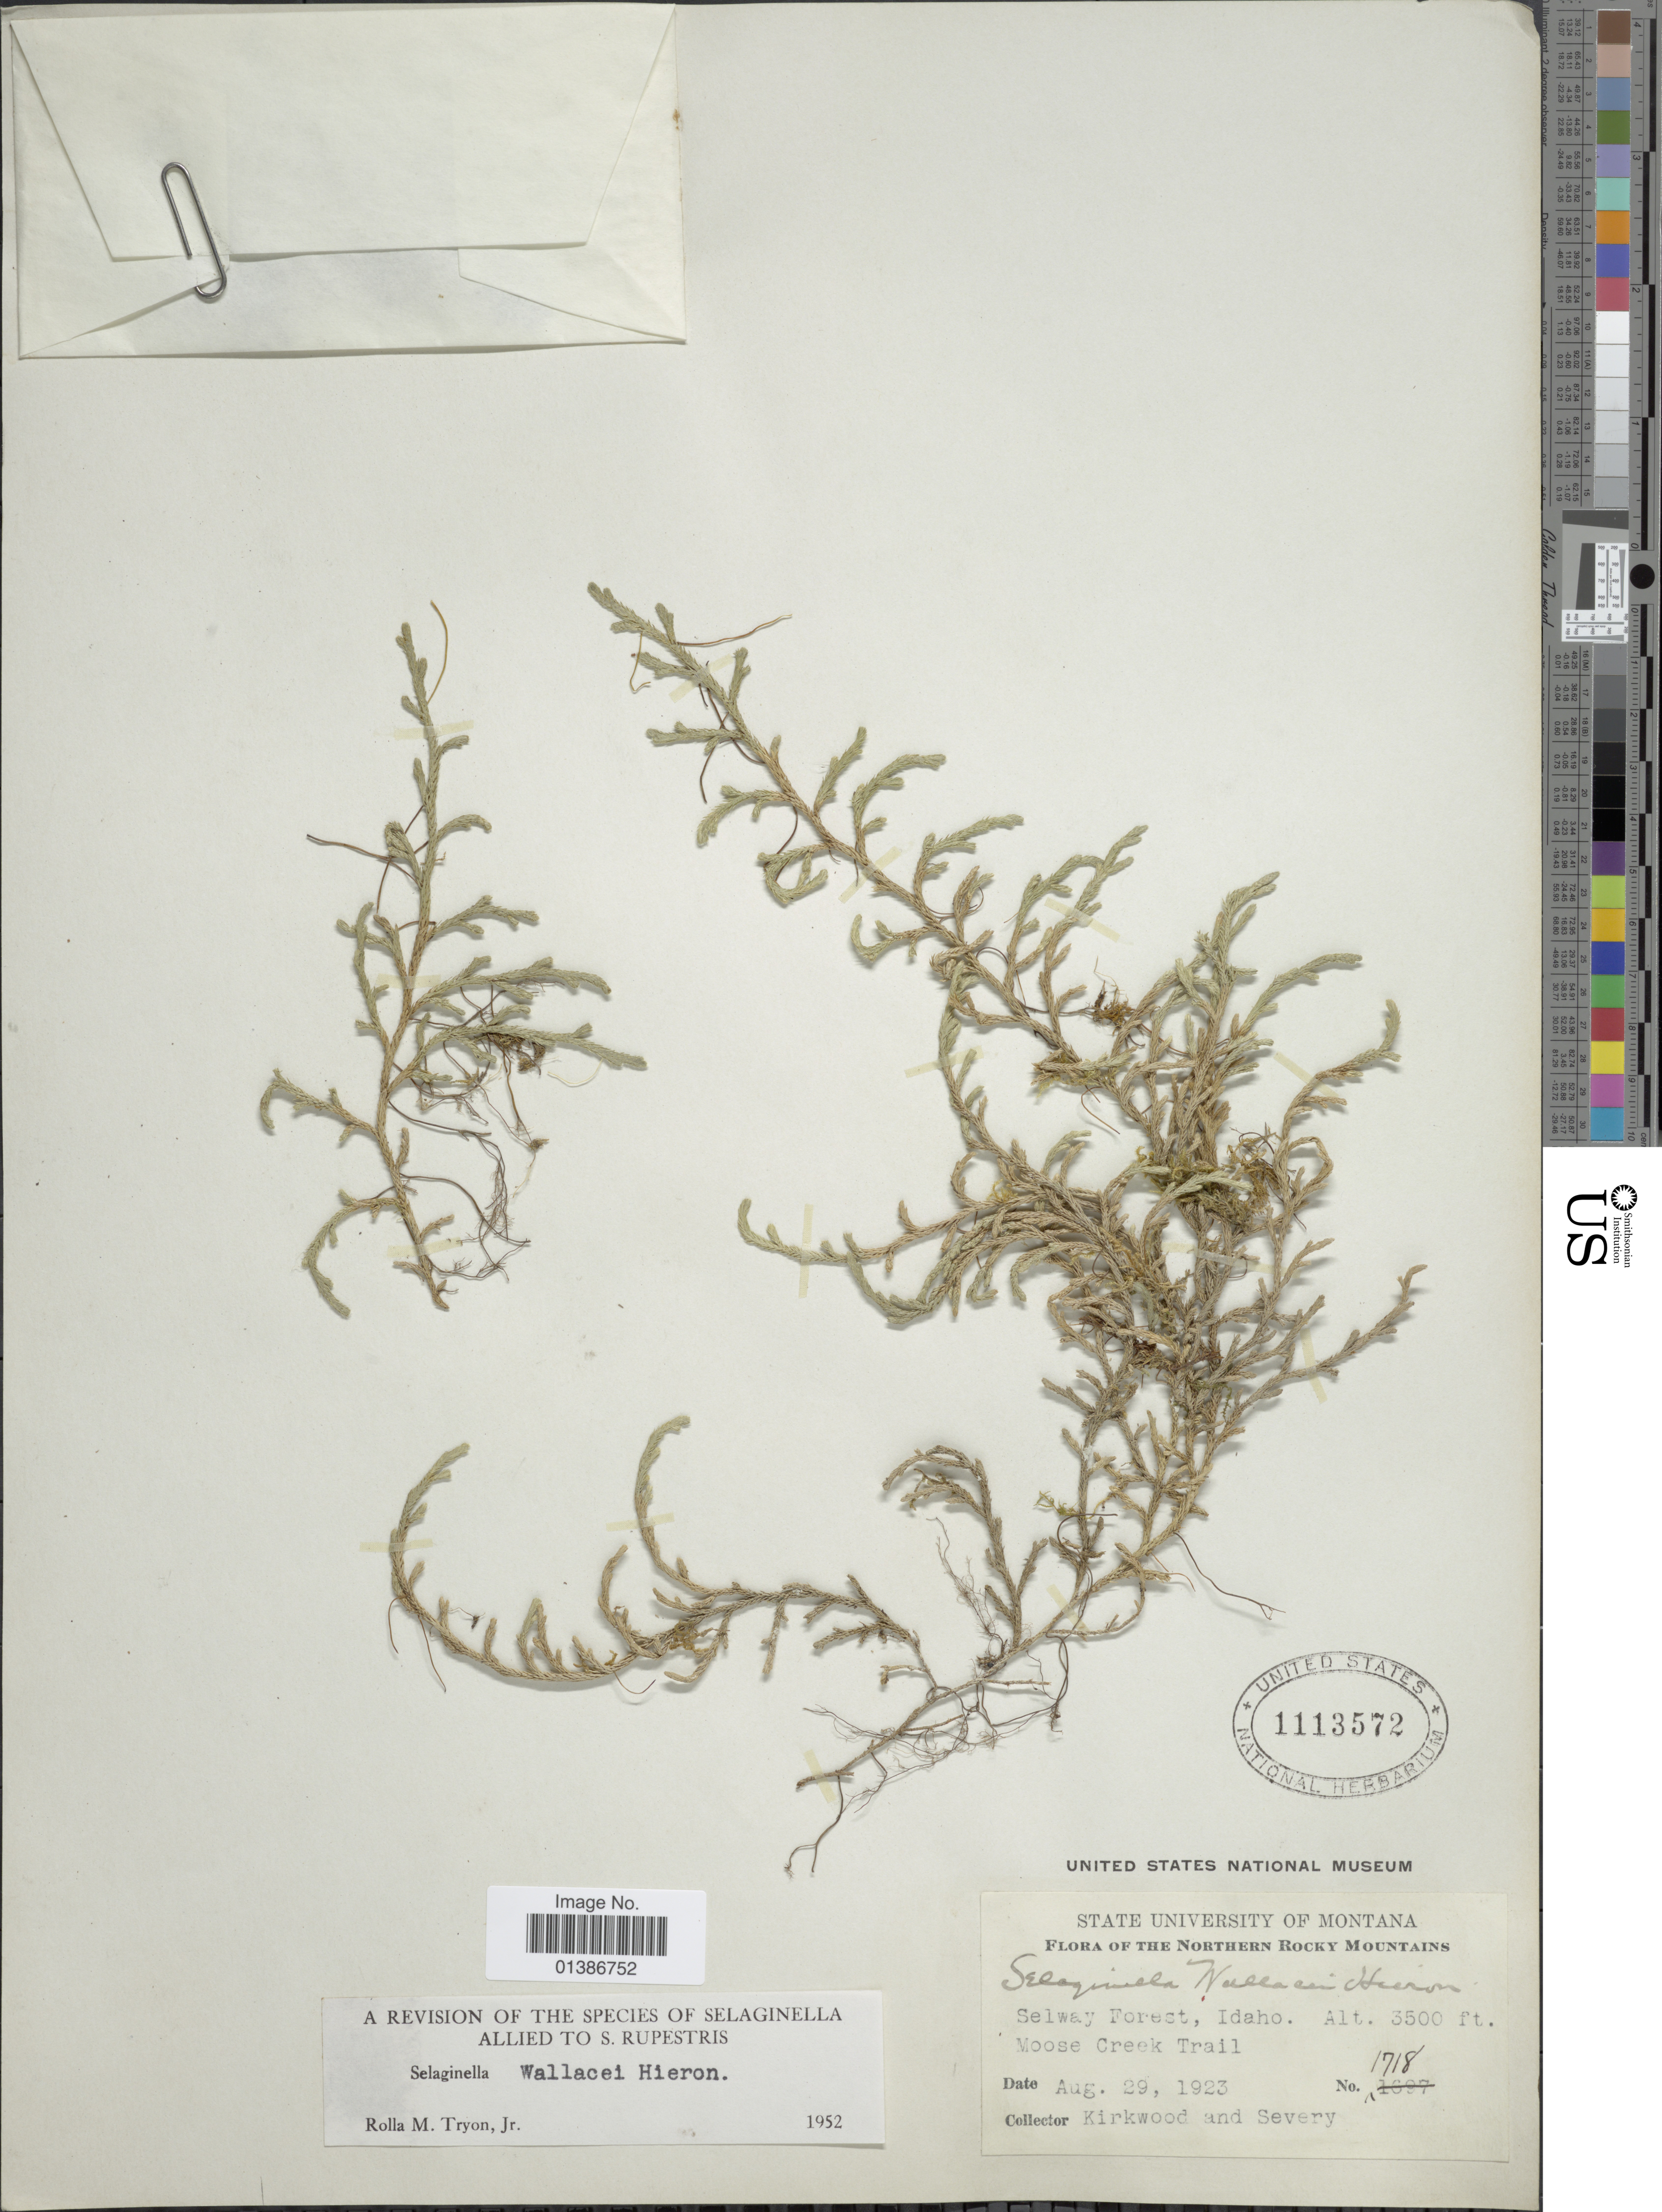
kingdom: Plantae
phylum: Tracheophyta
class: Lycopodiopsida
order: Selaginellales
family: Selaginellaceae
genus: Selaginella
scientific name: Selaginella wallacei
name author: Hieron.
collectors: Kirkwood & Severy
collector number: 1718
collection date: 1923-08-29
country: United States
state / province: Idaho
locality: Northern Rocky Mountains. Selway Forest, Moose Creek Trail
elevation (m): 1067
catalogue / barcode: US 1113572